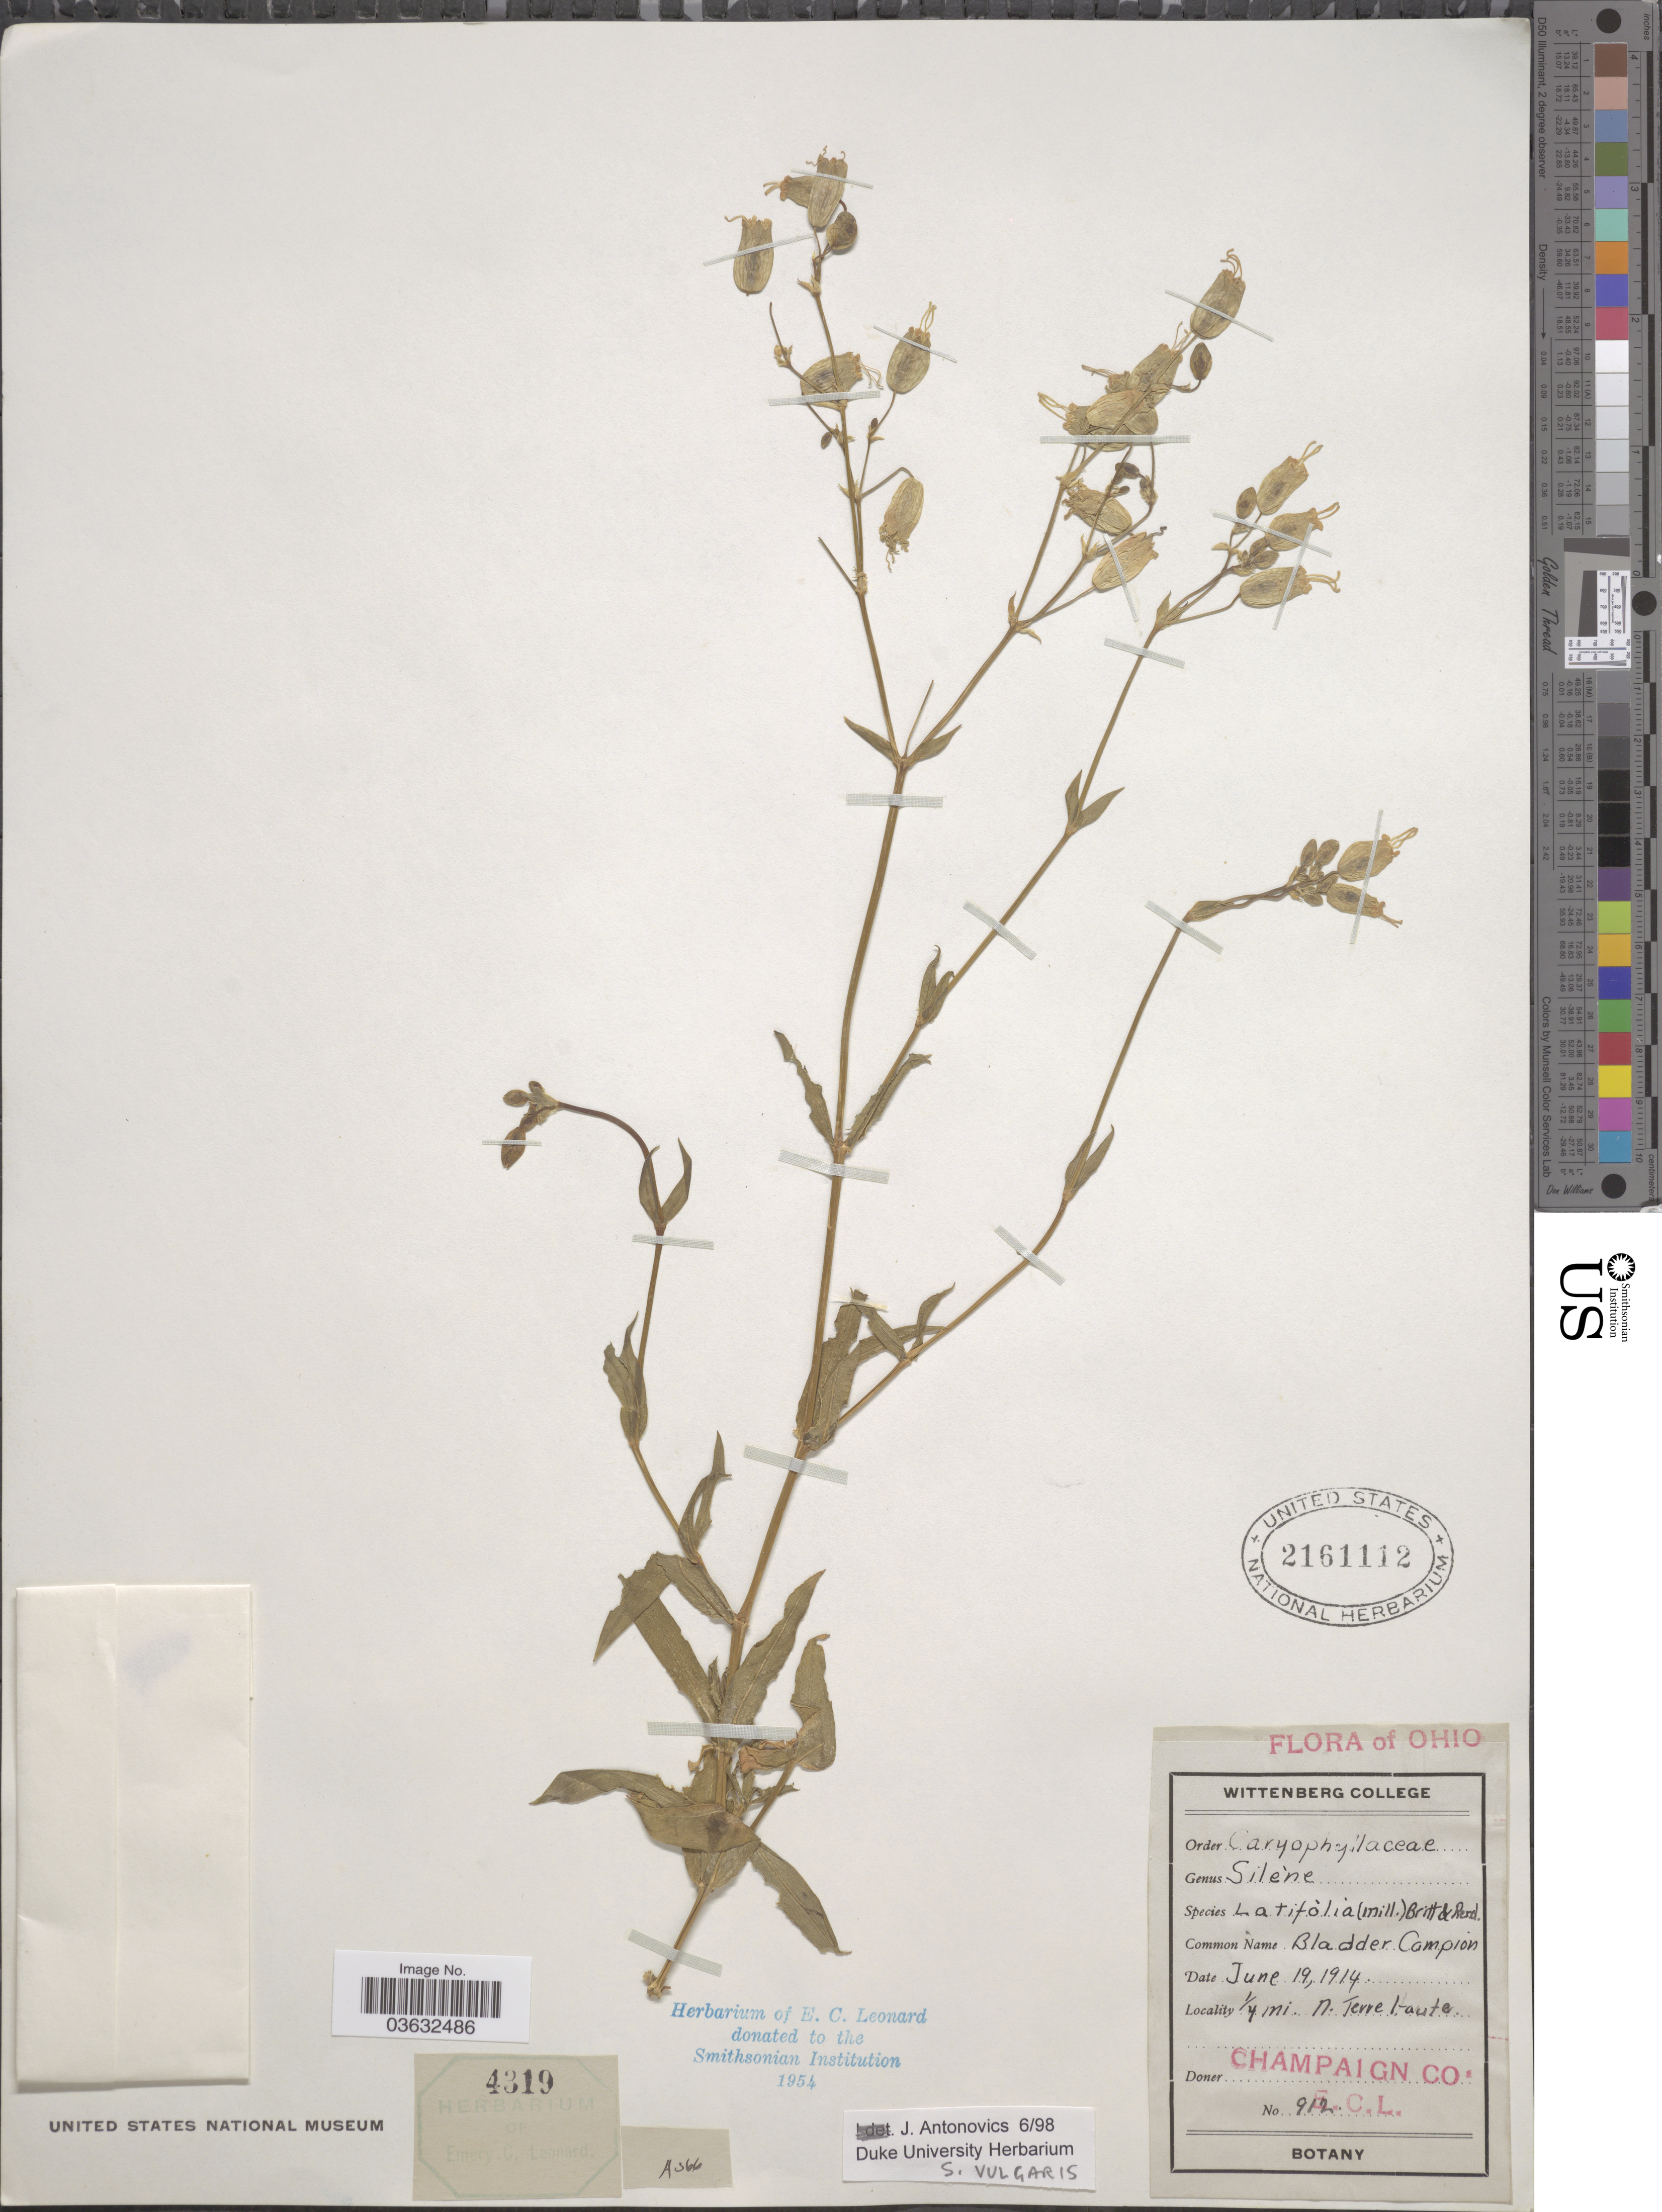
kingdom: Plantae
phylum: Tracheophyta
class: Magnoliopsida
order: Caryophyllales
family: Caryophyllaceae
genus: Silene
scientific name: Silene vulgaris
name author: (Moench) Garcke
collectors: E. C. Leonard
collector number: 912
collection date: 1914-06-19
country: United States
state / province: Ohio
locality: ¼ mi. N. Terre Haute. Champaign Co.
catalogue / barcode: US 2161112